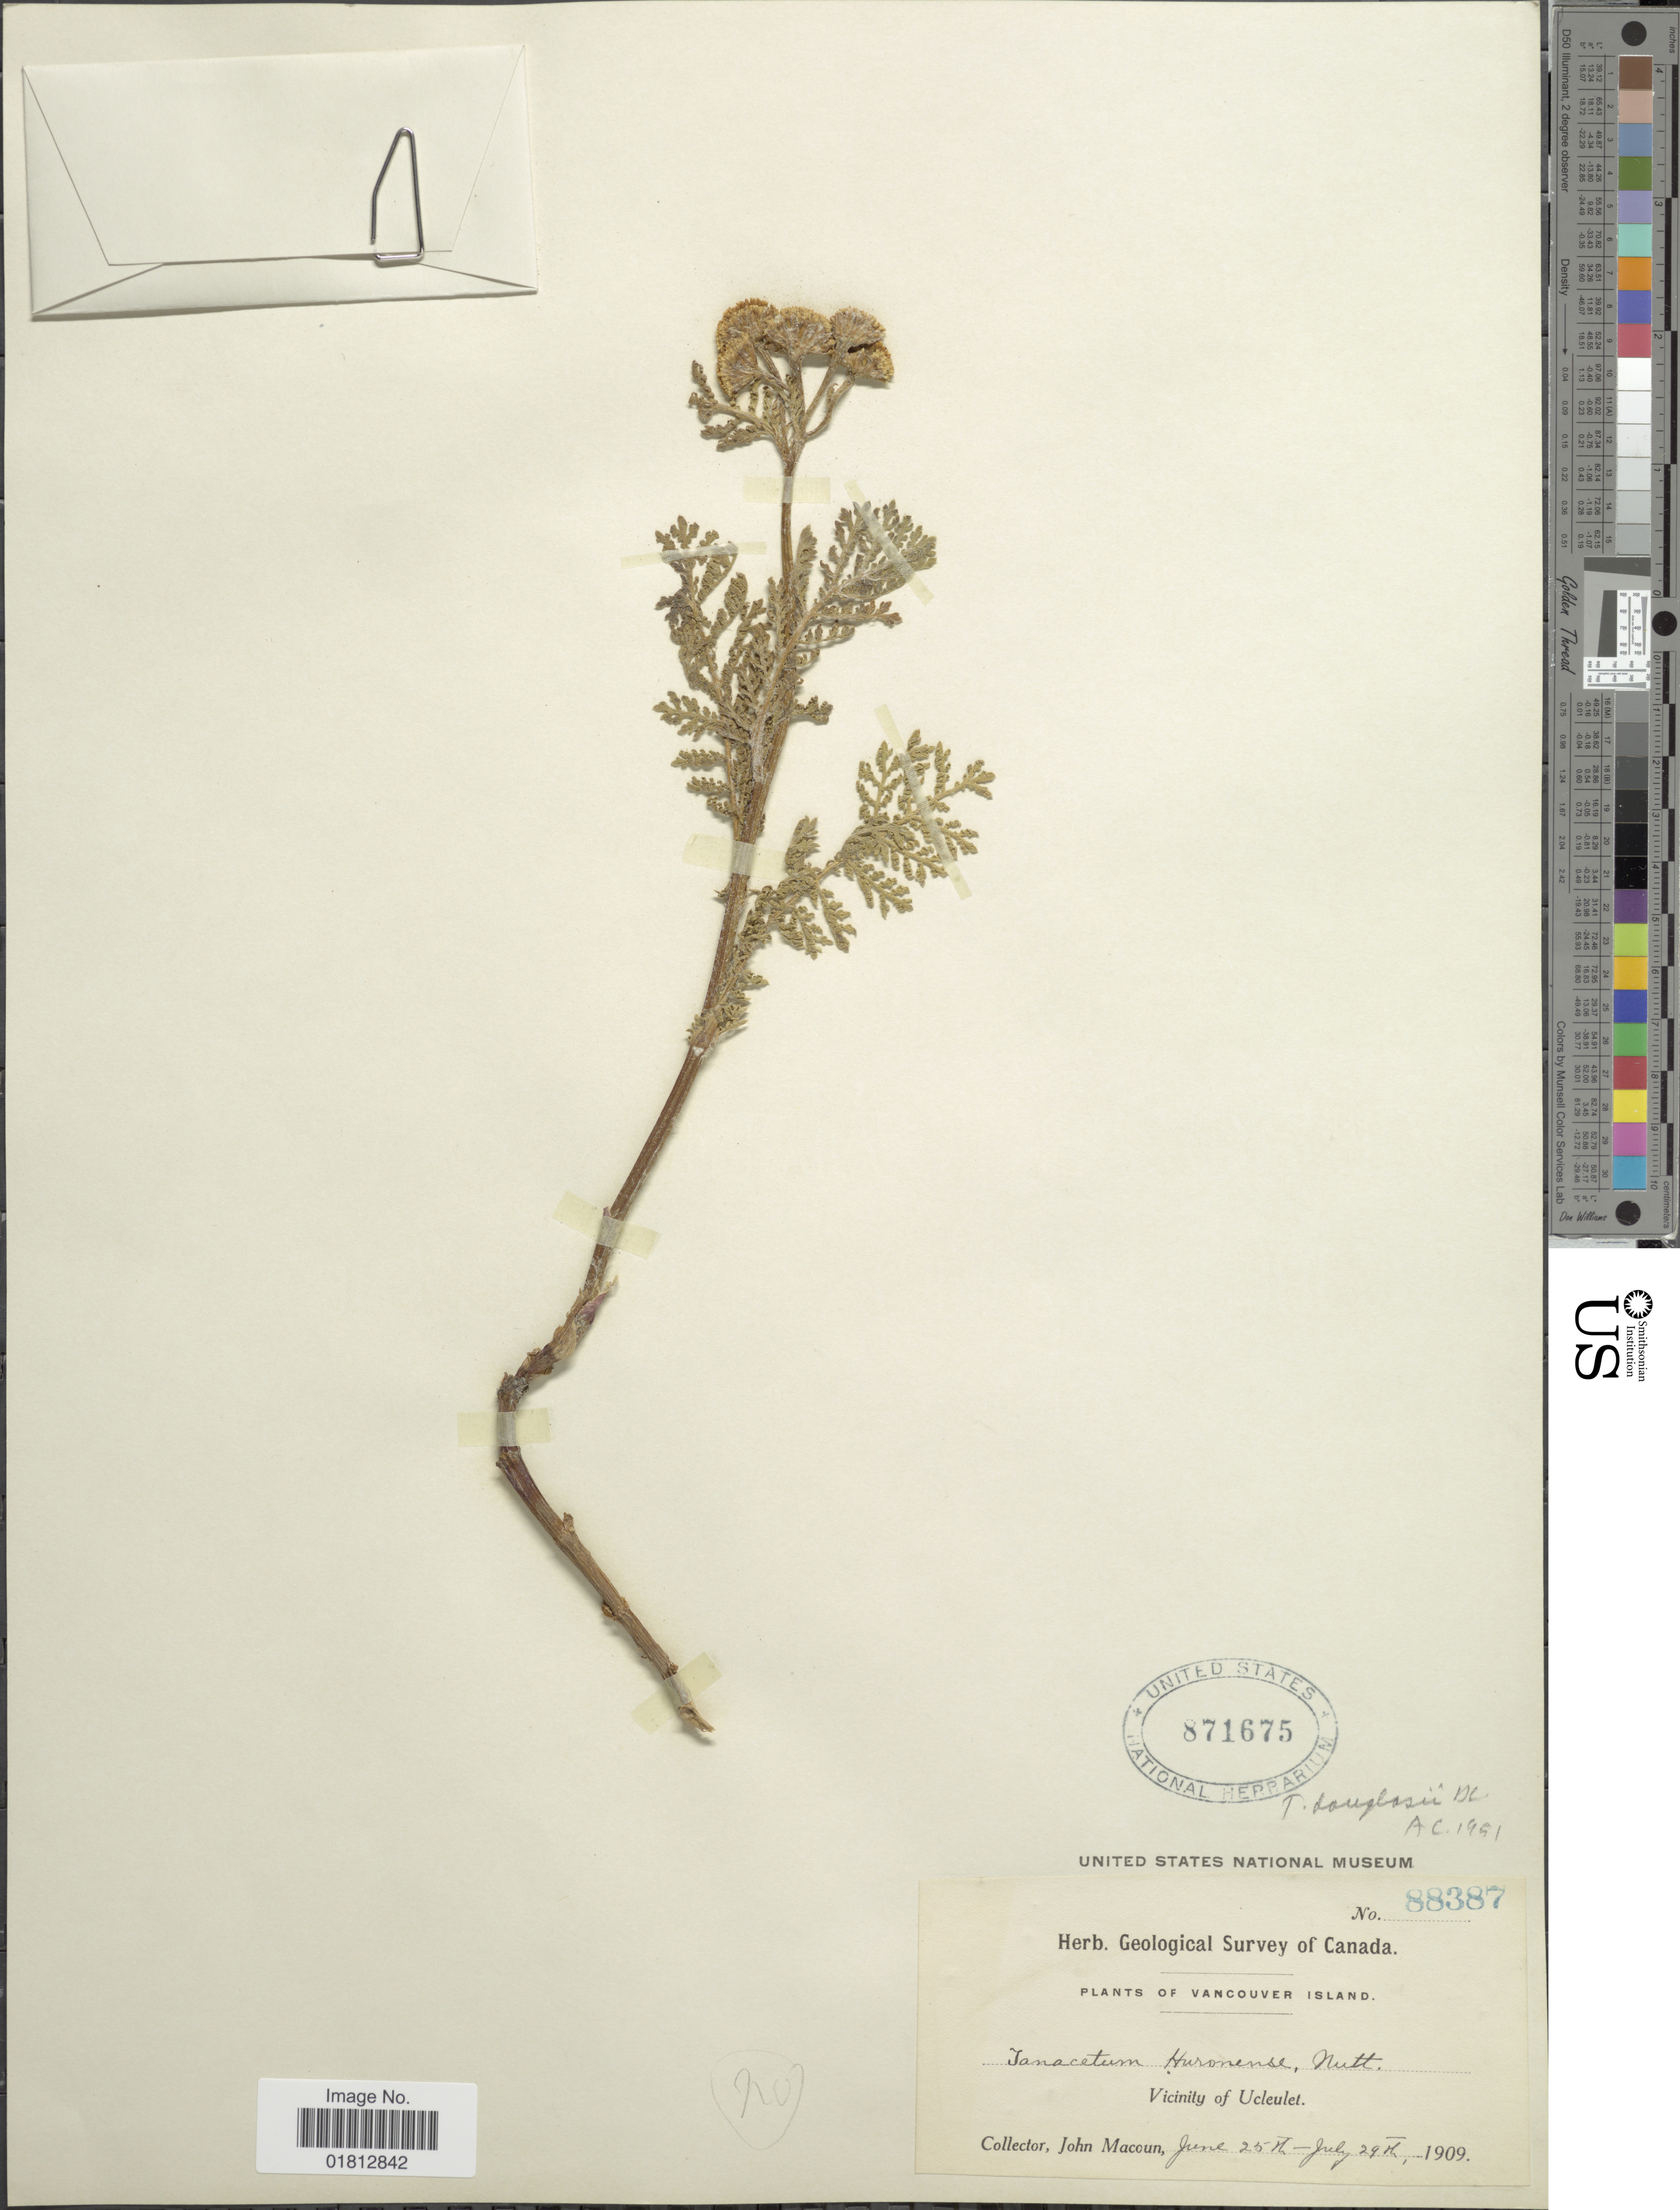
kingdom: Plantae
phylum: Tracheophyta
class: Magnoliopsida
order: Asterales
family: Asteraceae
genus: Tanacetum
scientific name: Tanacetum douglasii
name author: DC.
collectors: J. Macoun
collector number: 88387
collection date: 1909-06-25/1909-07-29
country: Canada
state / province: British Columbia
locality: Vancouver Island, Vicinity of Ucleulet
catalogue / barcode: US 871675